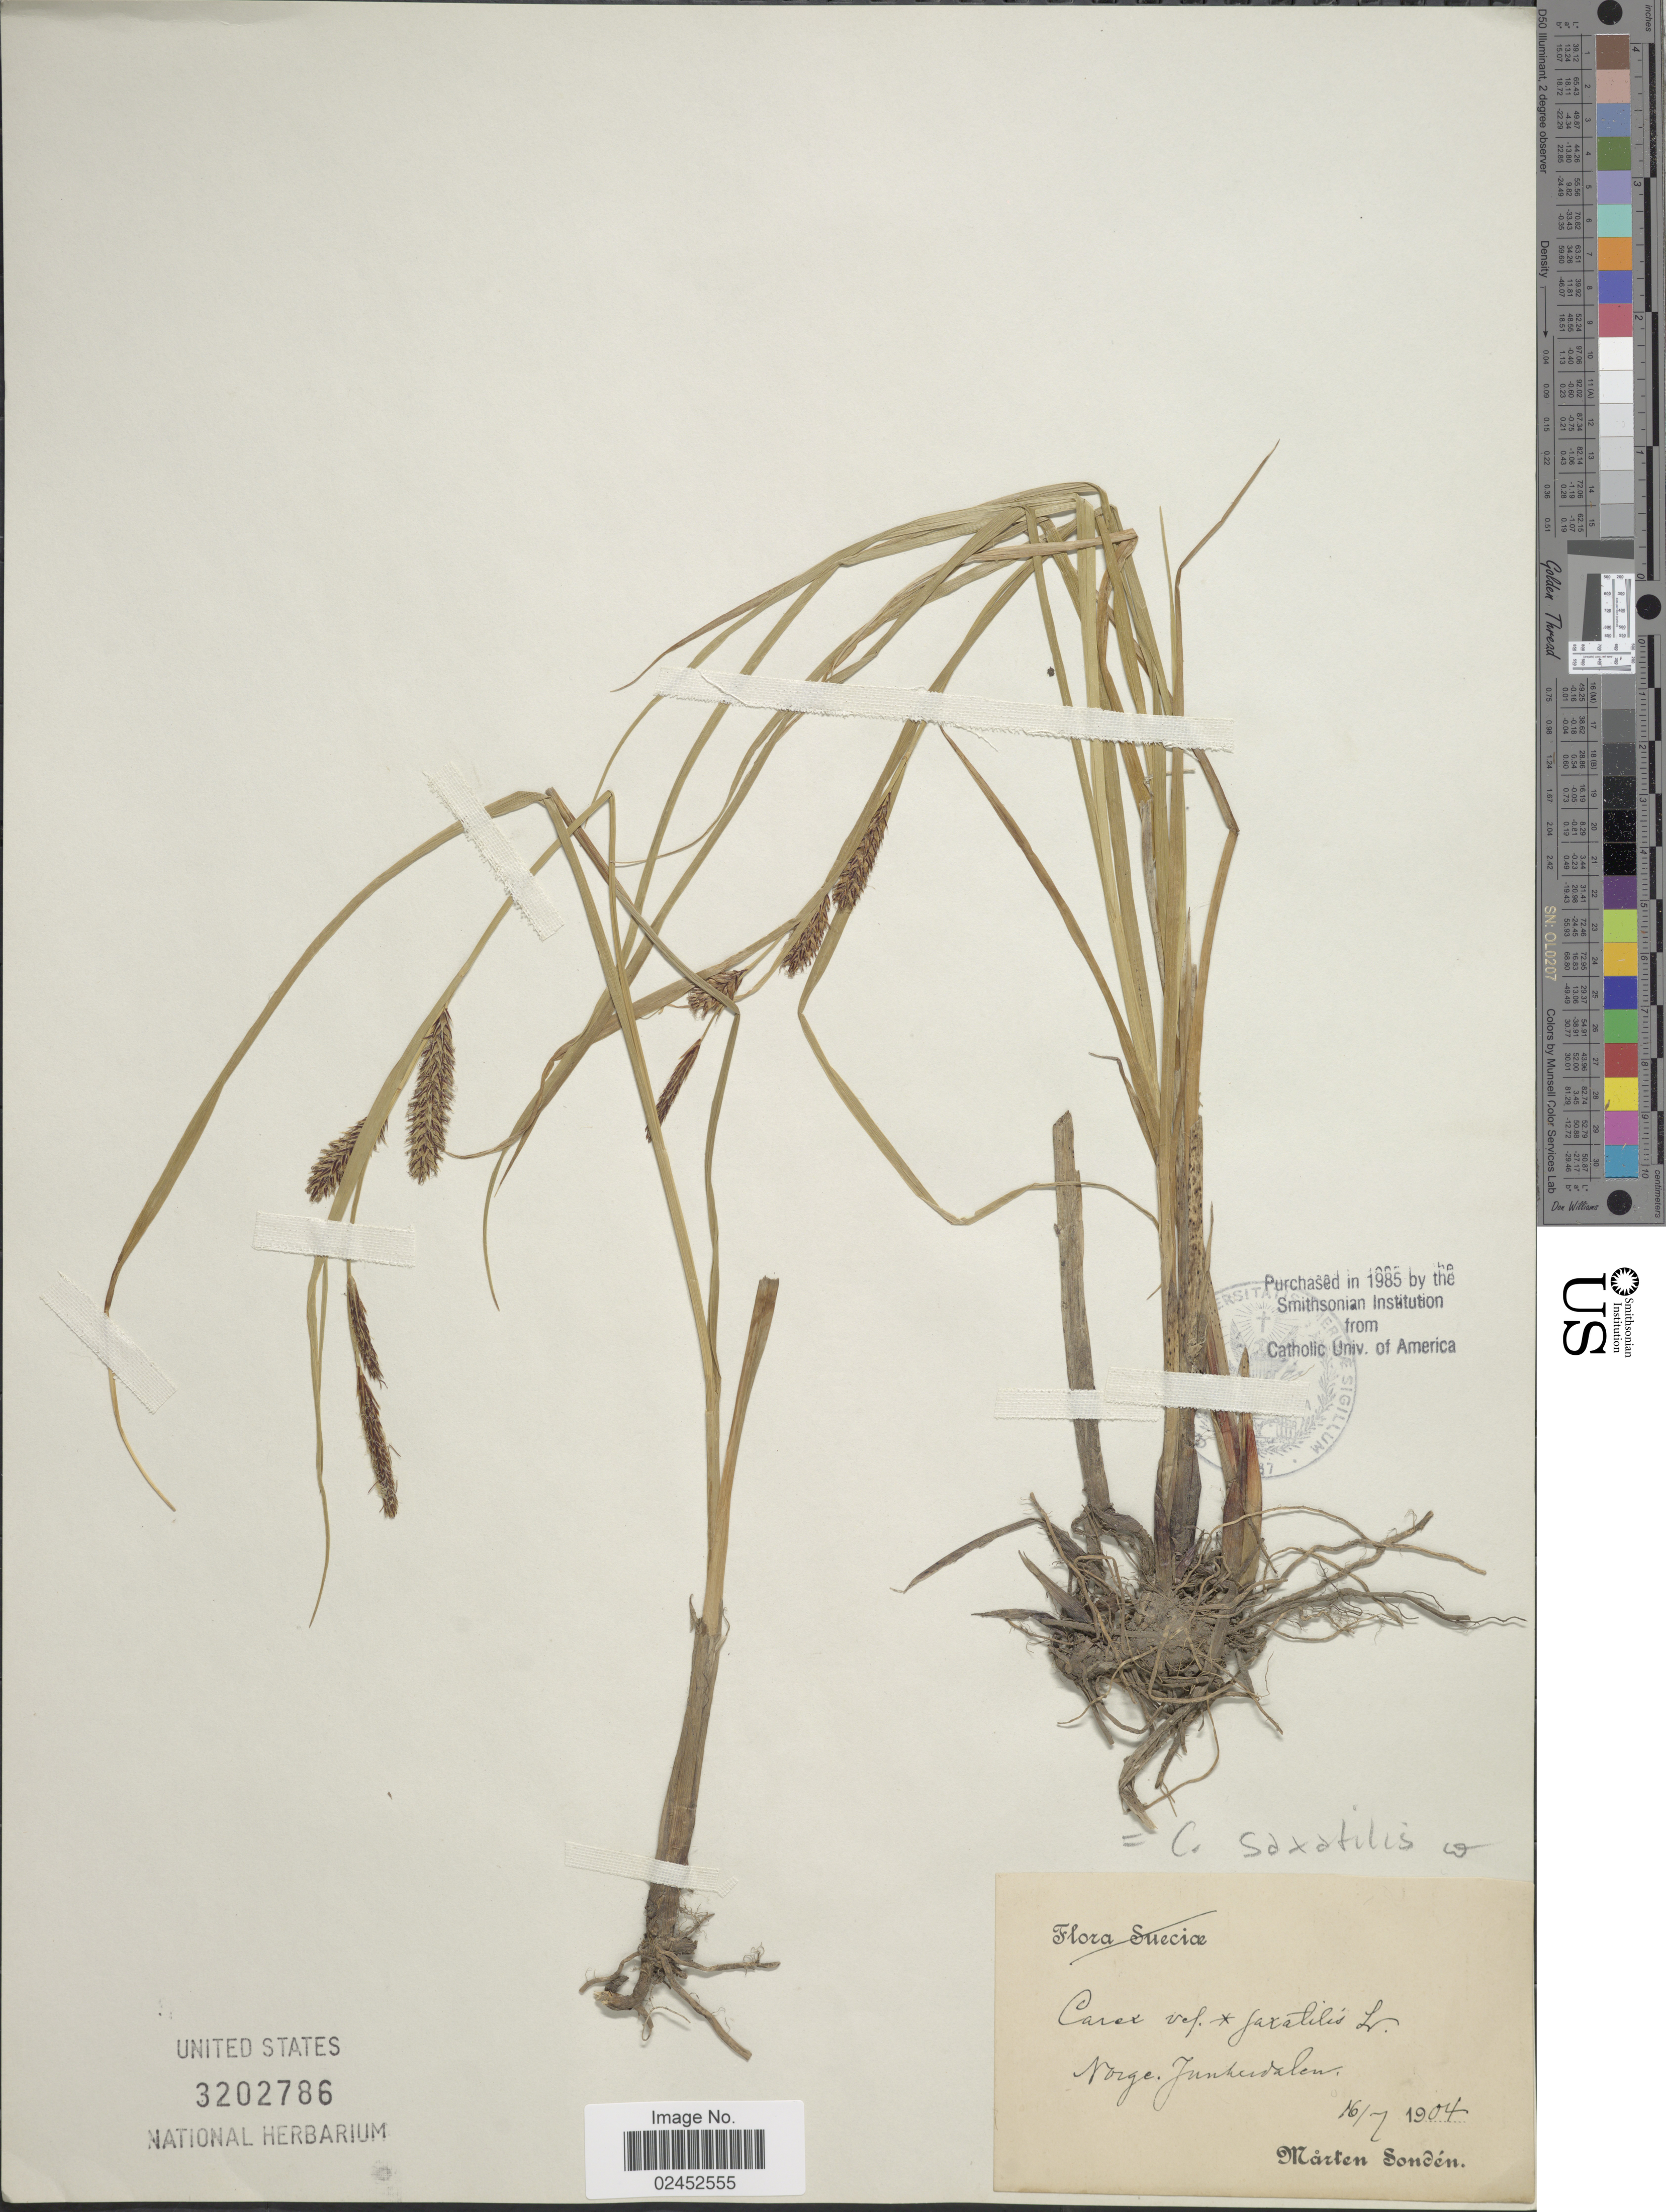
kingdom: Plantae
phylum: Tracheophyta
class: Liliopsida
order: Poales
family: Cyperaceae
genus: Carex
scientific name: Carex saxatilis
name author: L.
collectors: M. Sondén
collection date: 1904-07-16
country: Norway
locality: Norge, Junkerdalen.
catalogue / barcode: US 3202786